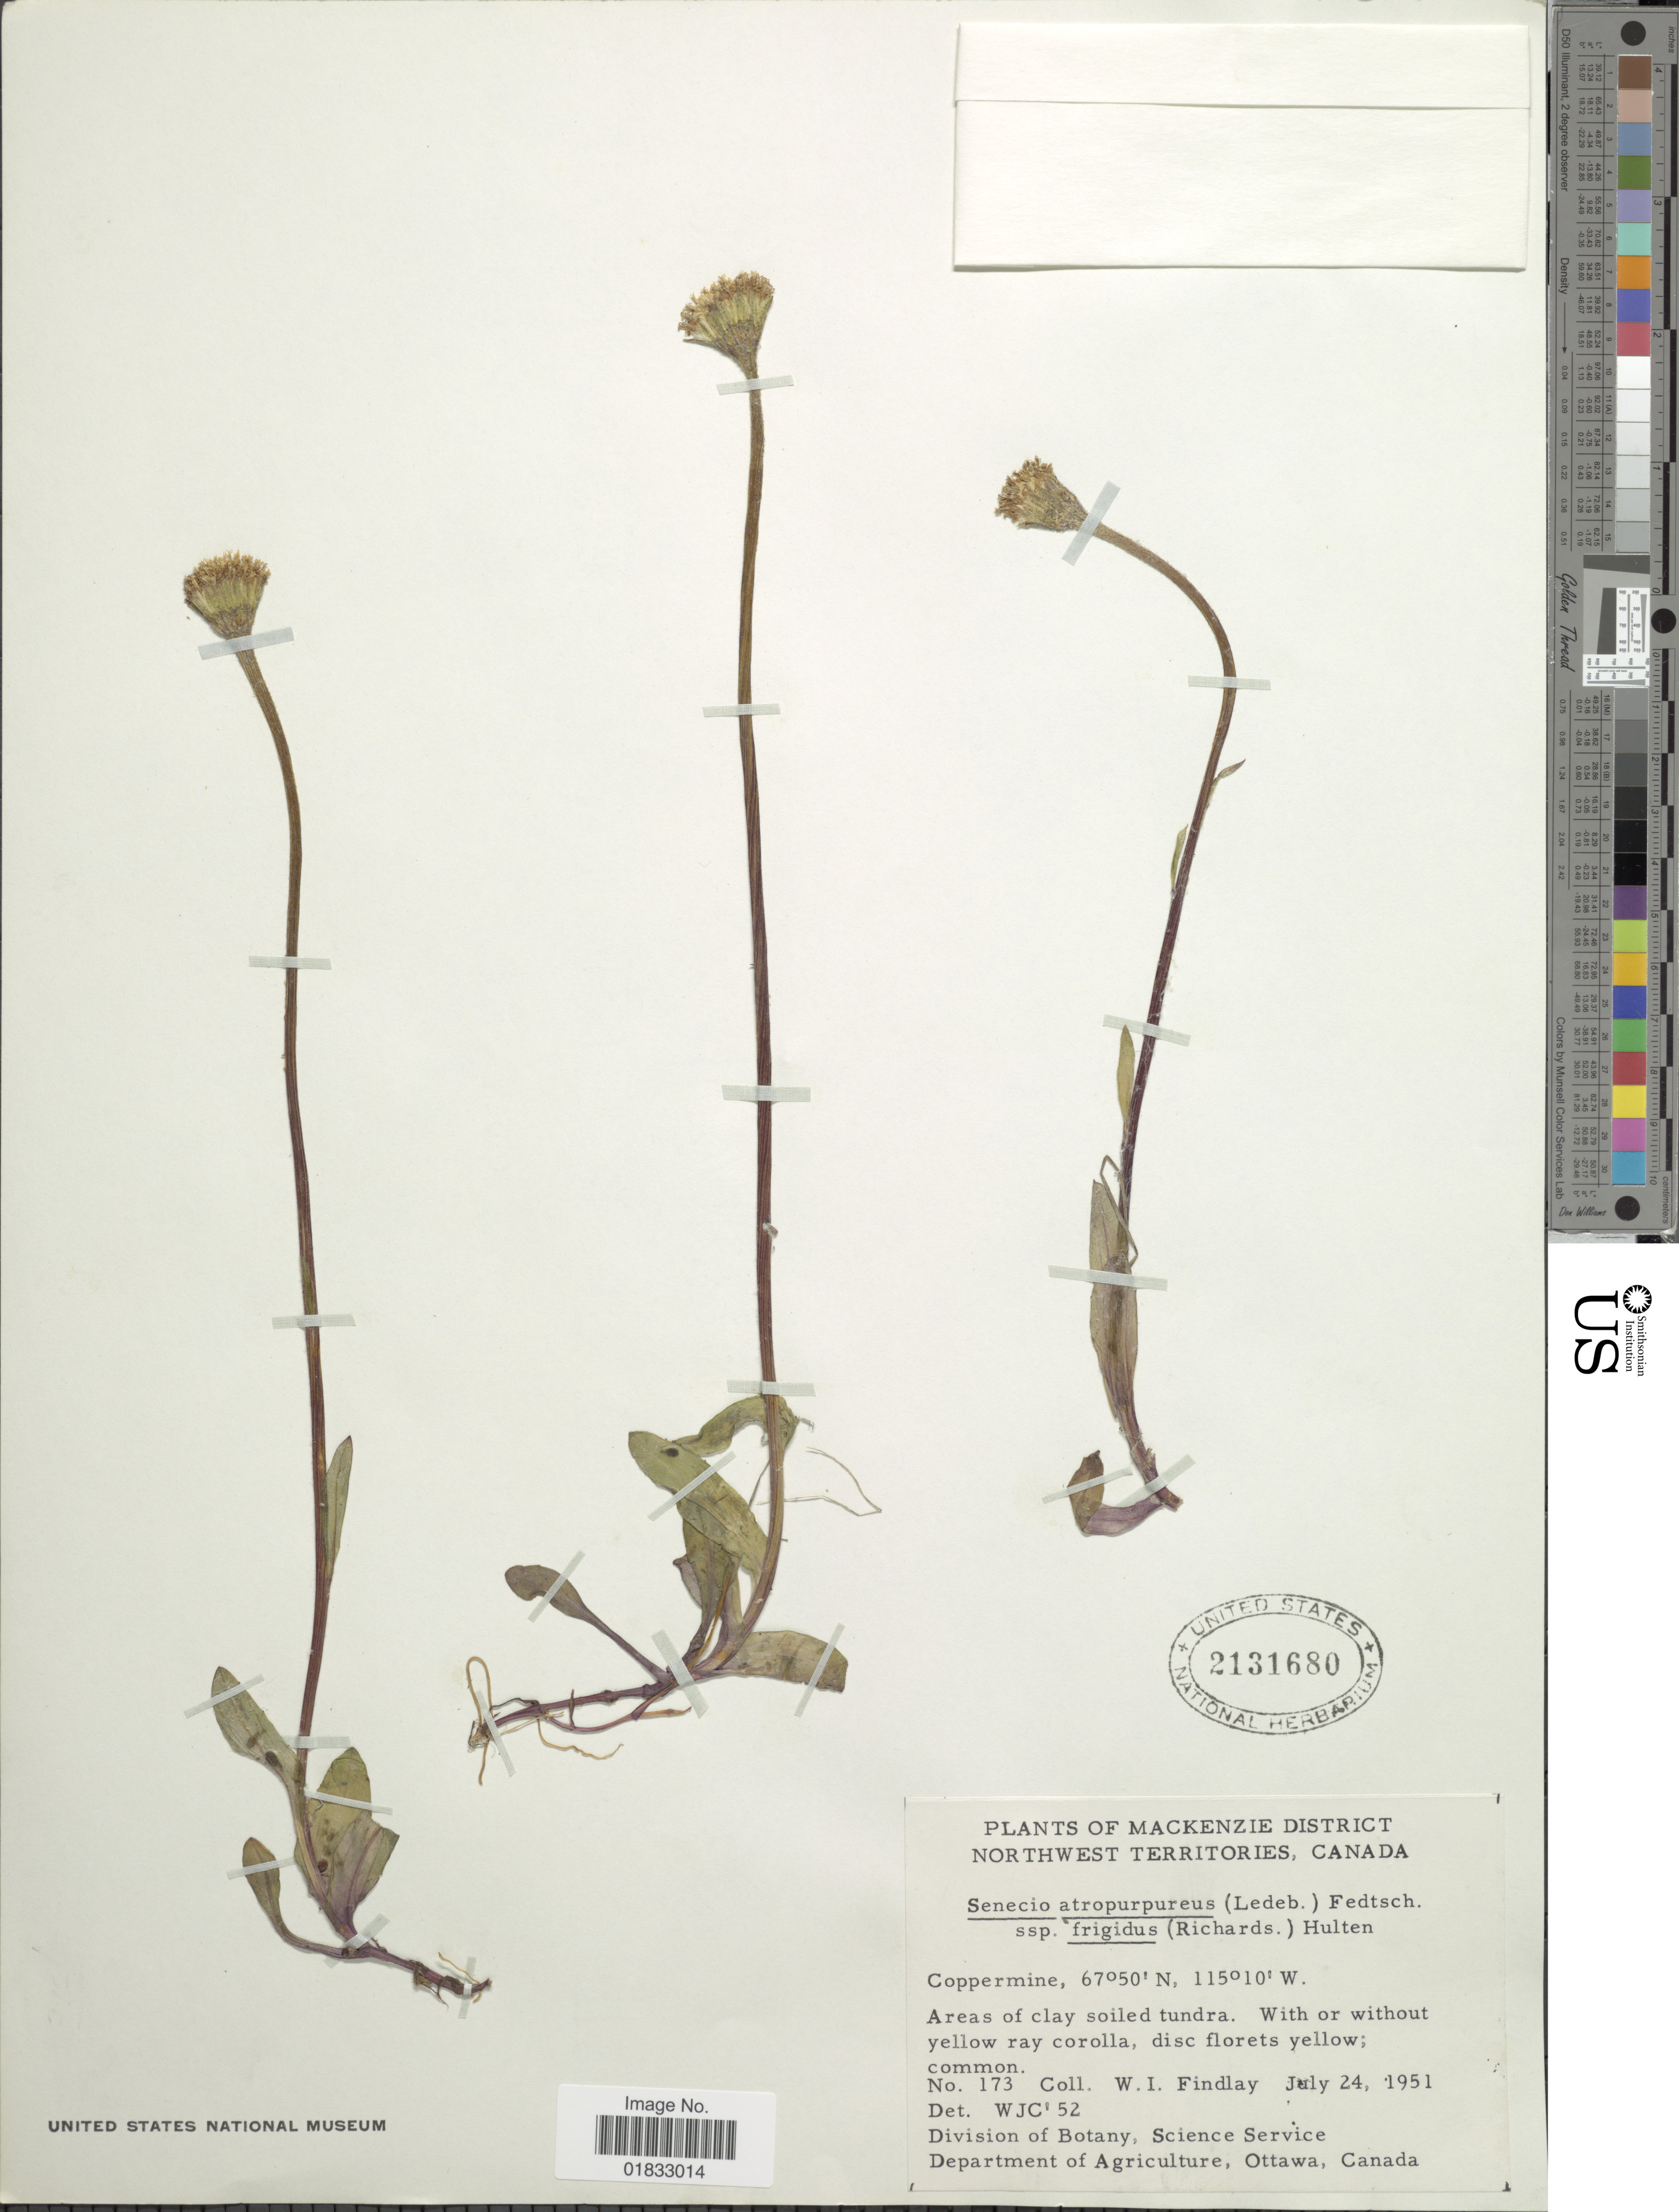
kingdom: Plantae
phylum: Tracheophyta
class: Magnoliopsida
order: Asterales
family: Asteraceae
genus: Tephroseris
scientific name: Tephroseris frigida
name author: (Richardson) Holub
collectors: W. Findlay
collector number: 173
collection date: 1951-07-24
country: Canada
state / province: Northwest Territories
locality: Mackenzie District, Coppermine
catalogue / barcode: US 2131680